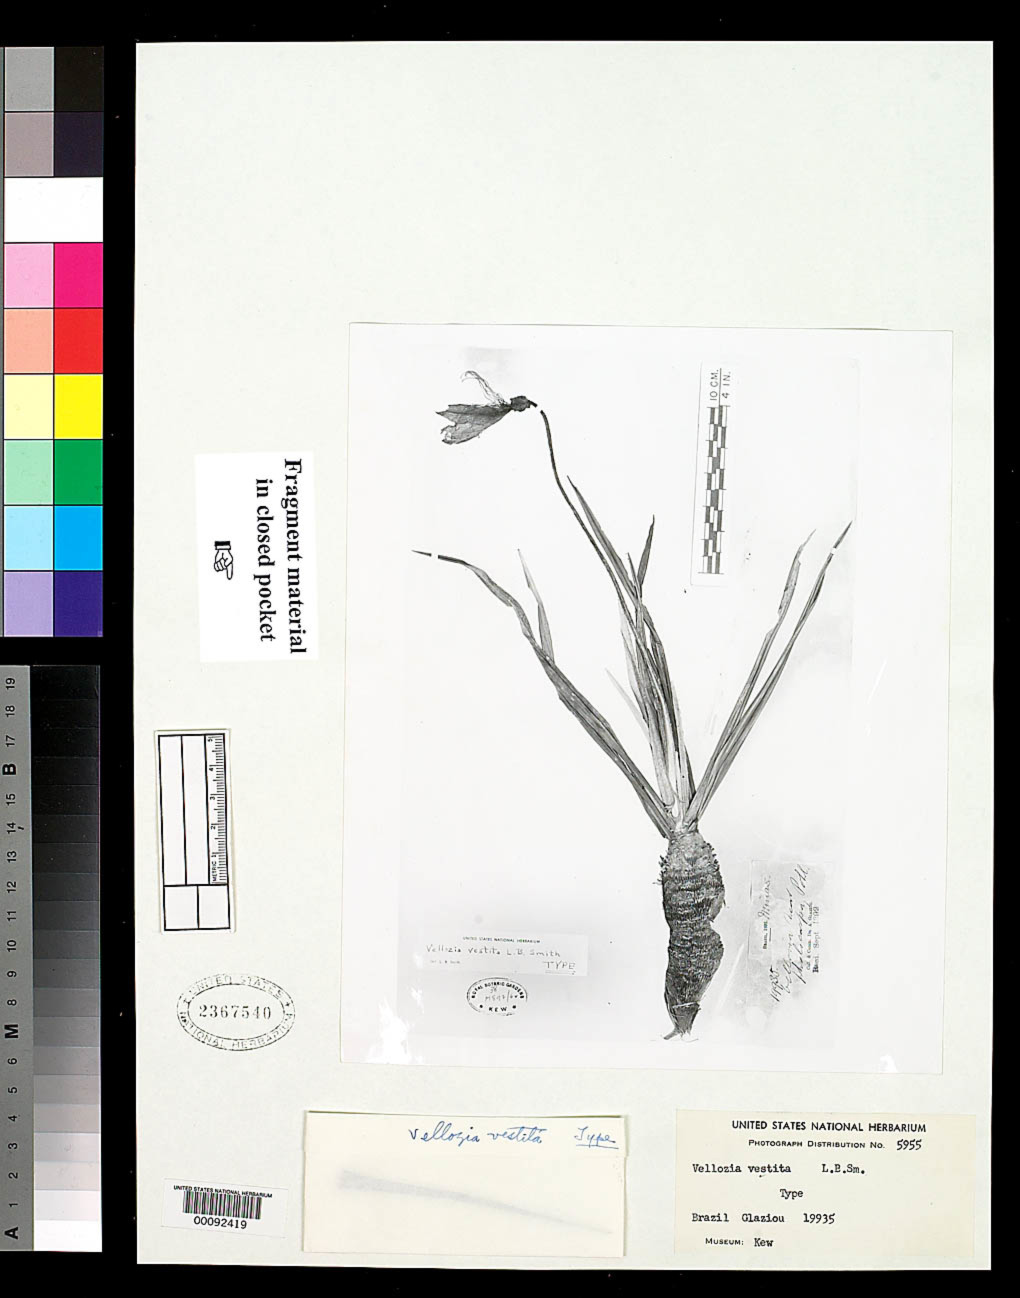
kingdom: Plantae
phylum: Tracheophyta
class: Liliopsida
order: Pandanales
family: Velloziaceae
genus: Vellozia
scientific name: Vellozia vestita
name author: L.B. Sm.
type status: Isotype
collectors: A. F. M. Glaziou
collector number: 19935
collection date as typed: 1892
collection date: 1892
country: Brazil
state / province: Minas Gerais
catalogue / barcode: US 2367540